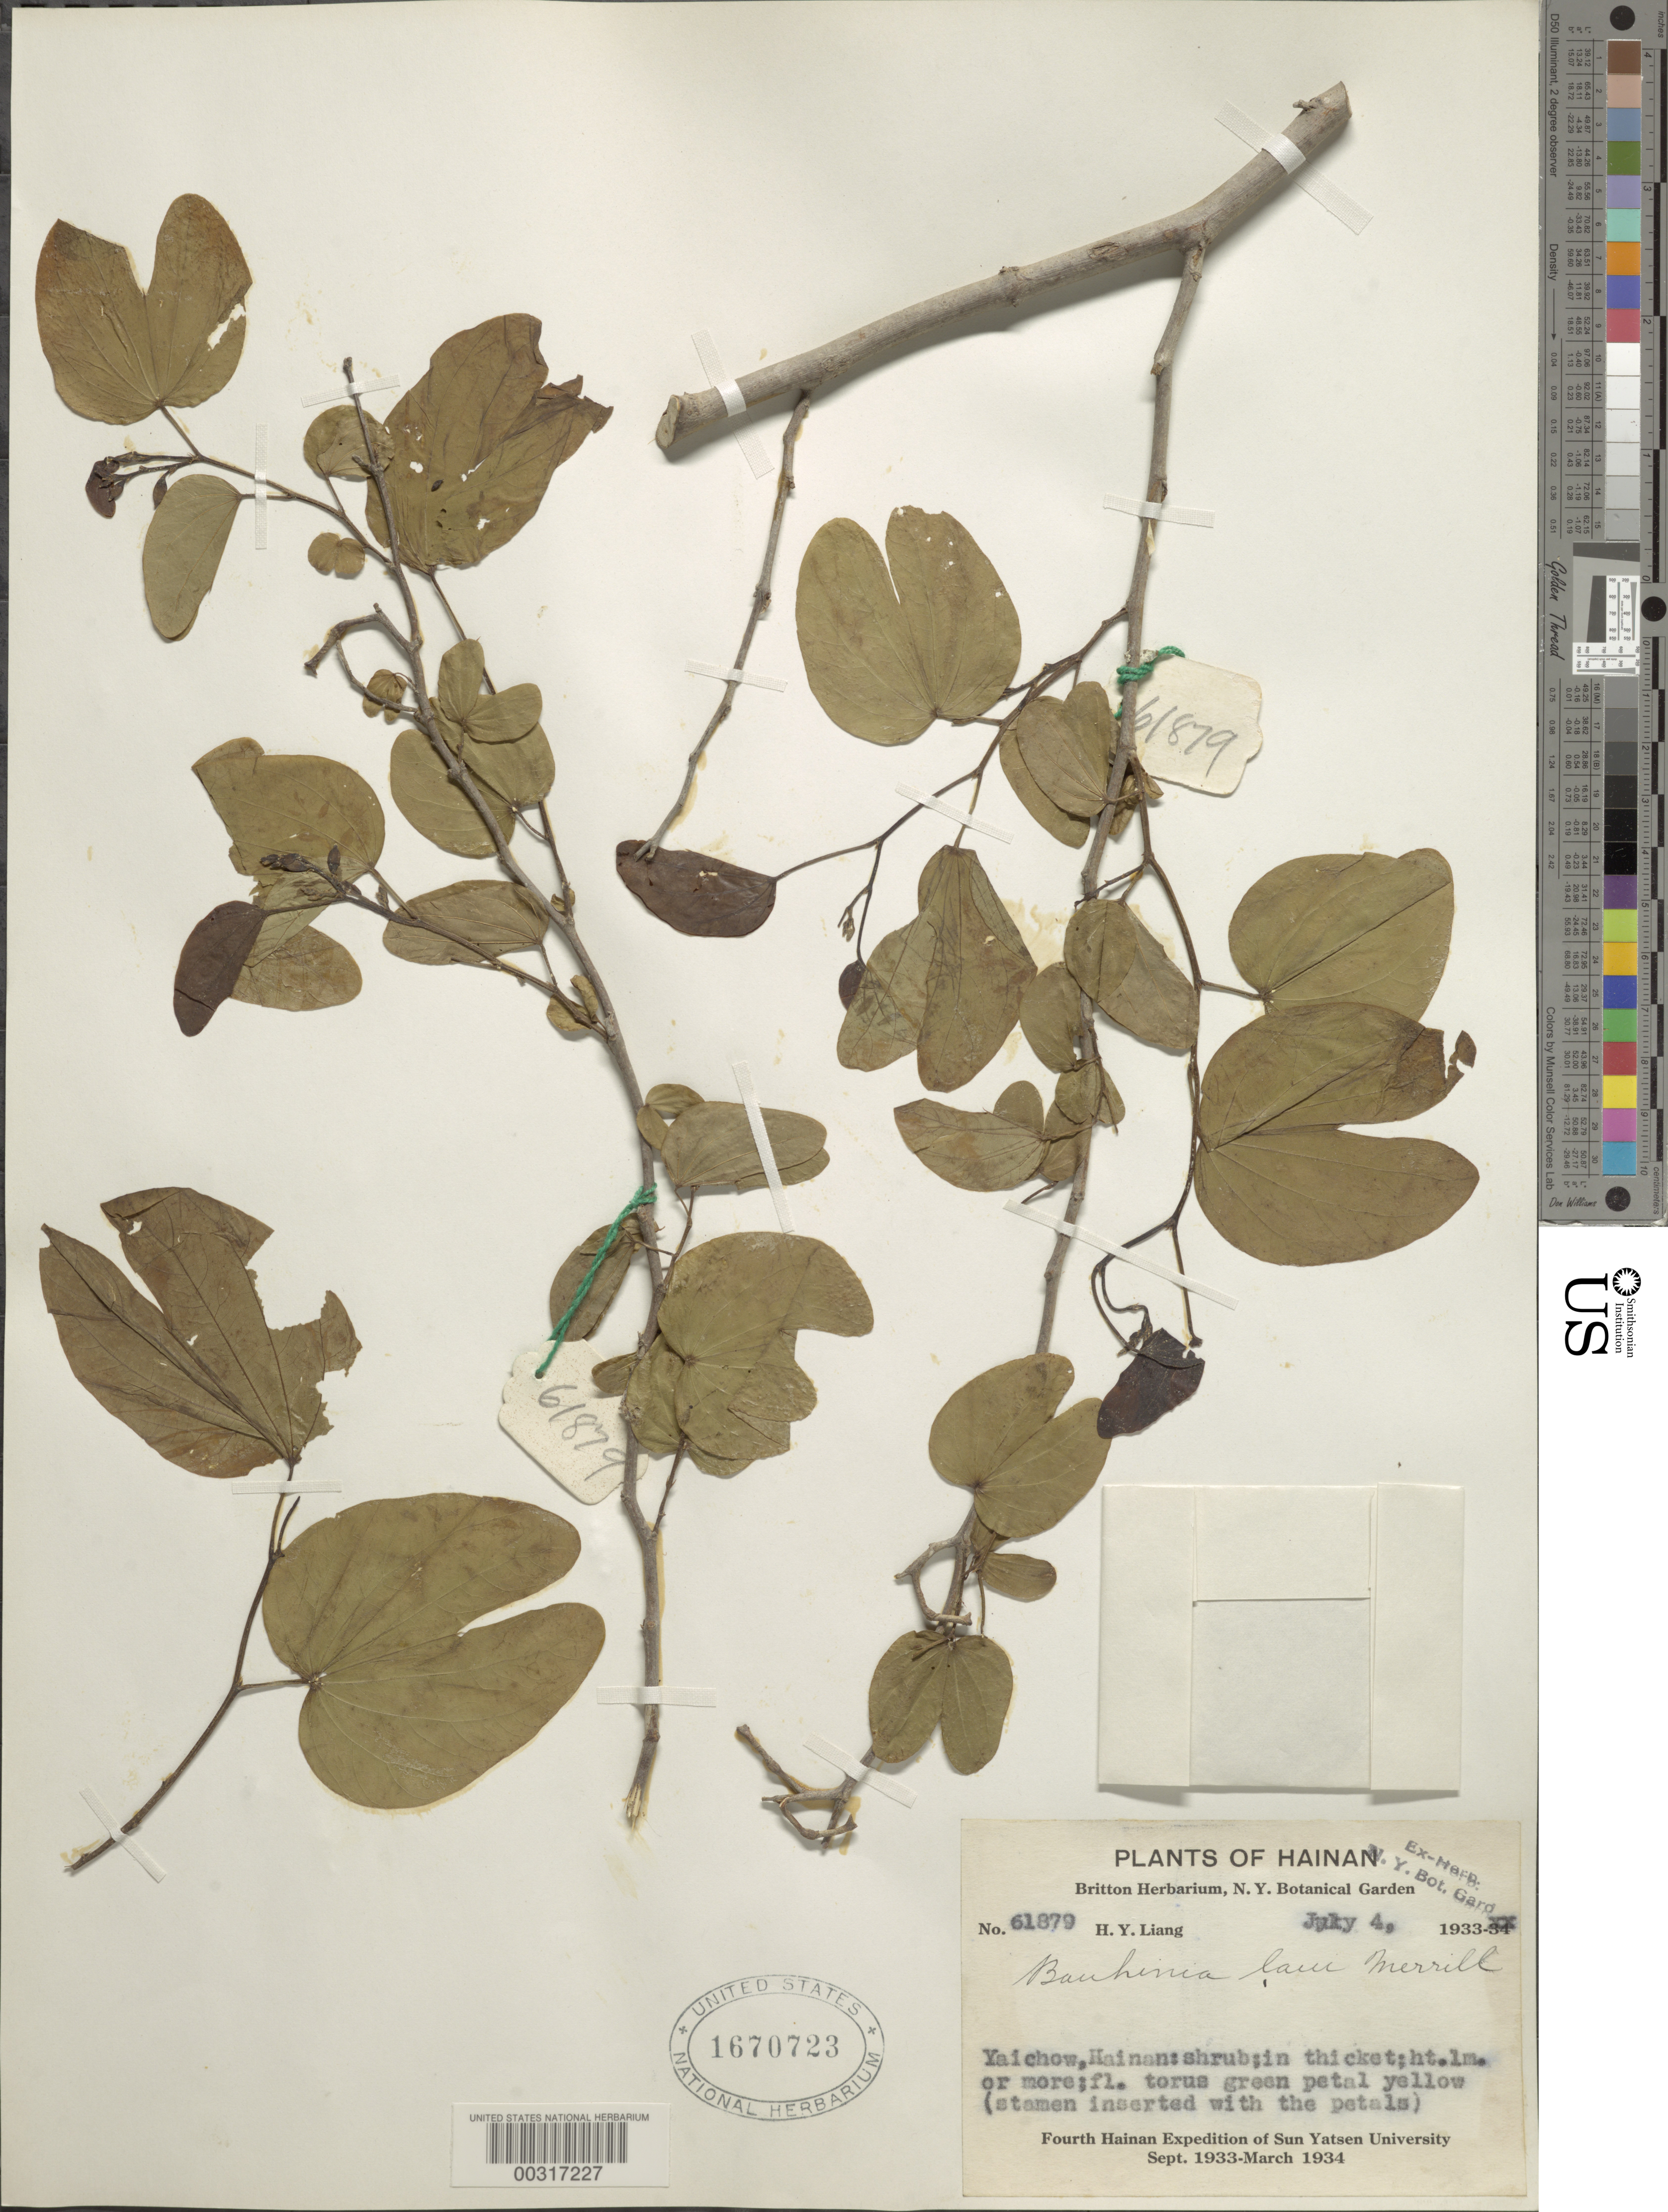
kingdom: Plantae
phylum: Tracheophyta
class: Magnoliopsida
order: Fabales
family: Fabaceae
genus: Bauhinia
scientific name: Bauhinia viridescens var. viridescens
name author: Desv.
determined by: U.S. National Herbarium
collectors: H. Y. Liang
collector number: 61879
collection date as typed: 04 Jul 1933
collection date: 1933-07-04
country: China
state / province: Hainan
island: Hainan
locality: Yaichow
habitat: Thicket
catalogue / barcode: US 1670723